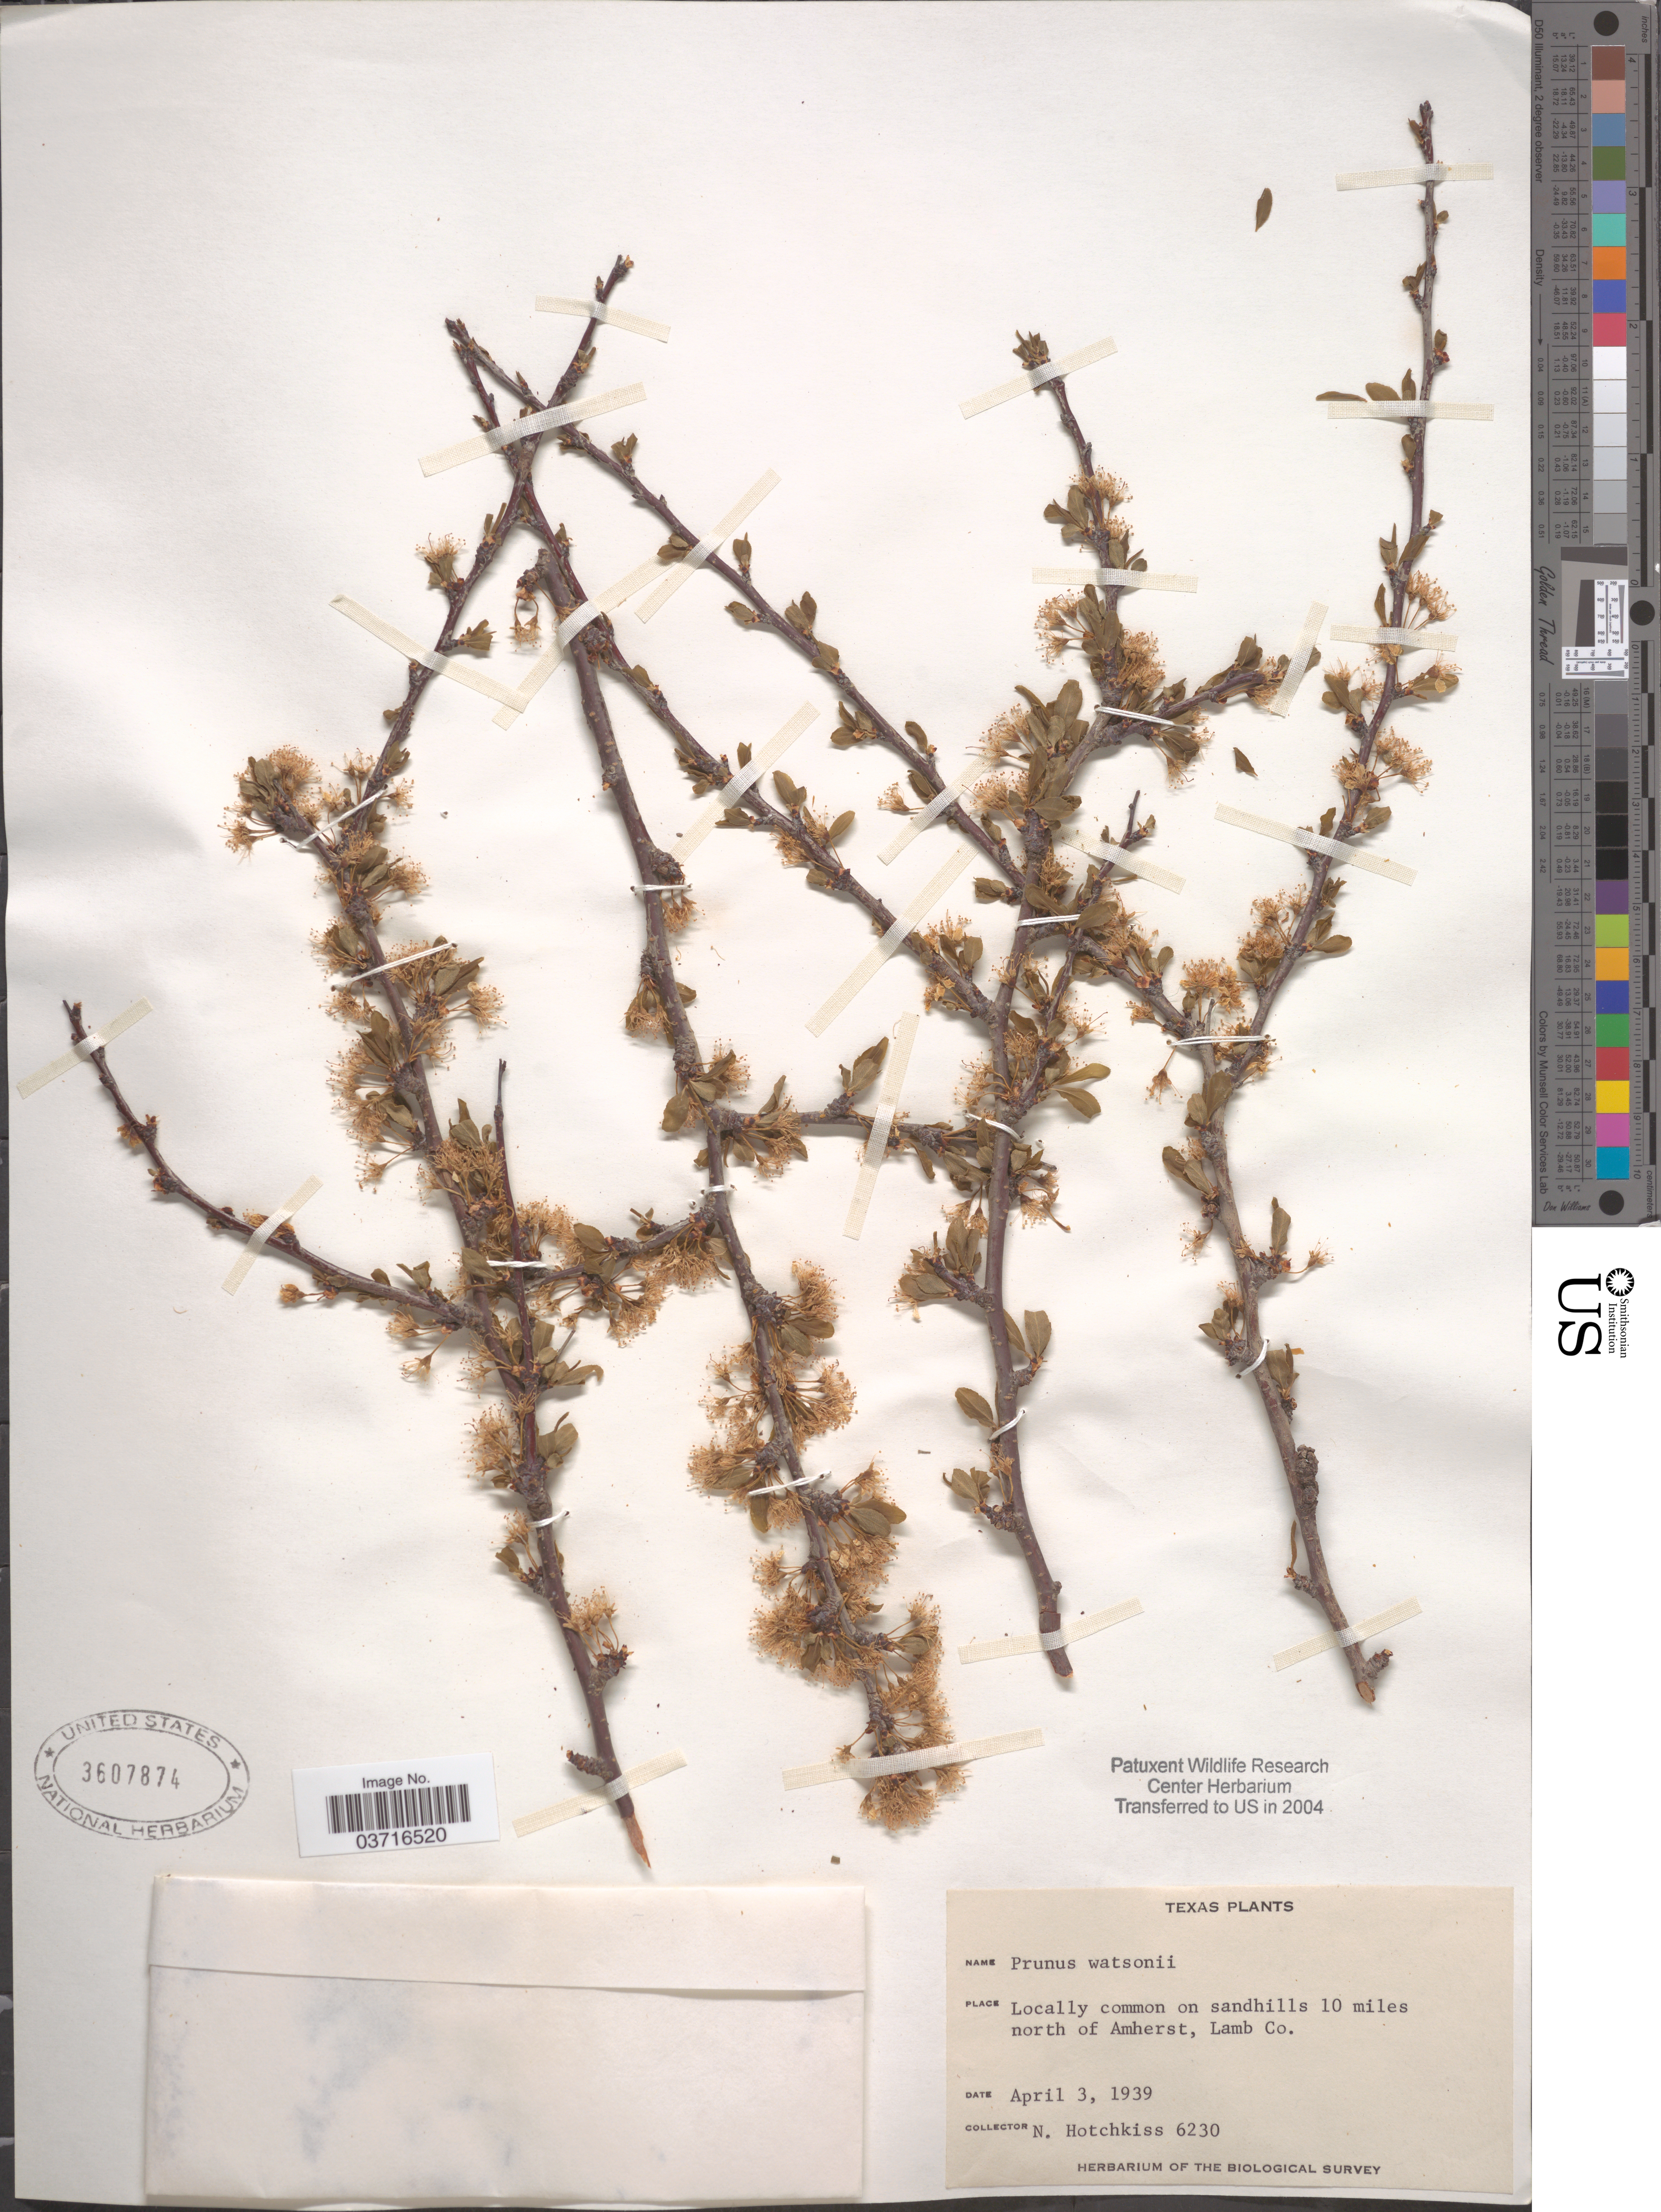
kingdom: Plantae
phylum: Tracheophyta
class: Magnoliopsida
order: Rosales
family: Rosaceae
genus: Prunus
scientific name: Prunus watsonii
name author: Sarg.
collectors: N. Hotchkiss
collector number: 6230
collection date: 1939-04-03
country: United States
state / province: Texas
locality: On sandhills 10 miles north of Amherst, Lamb Co.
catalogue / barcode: US 3607874